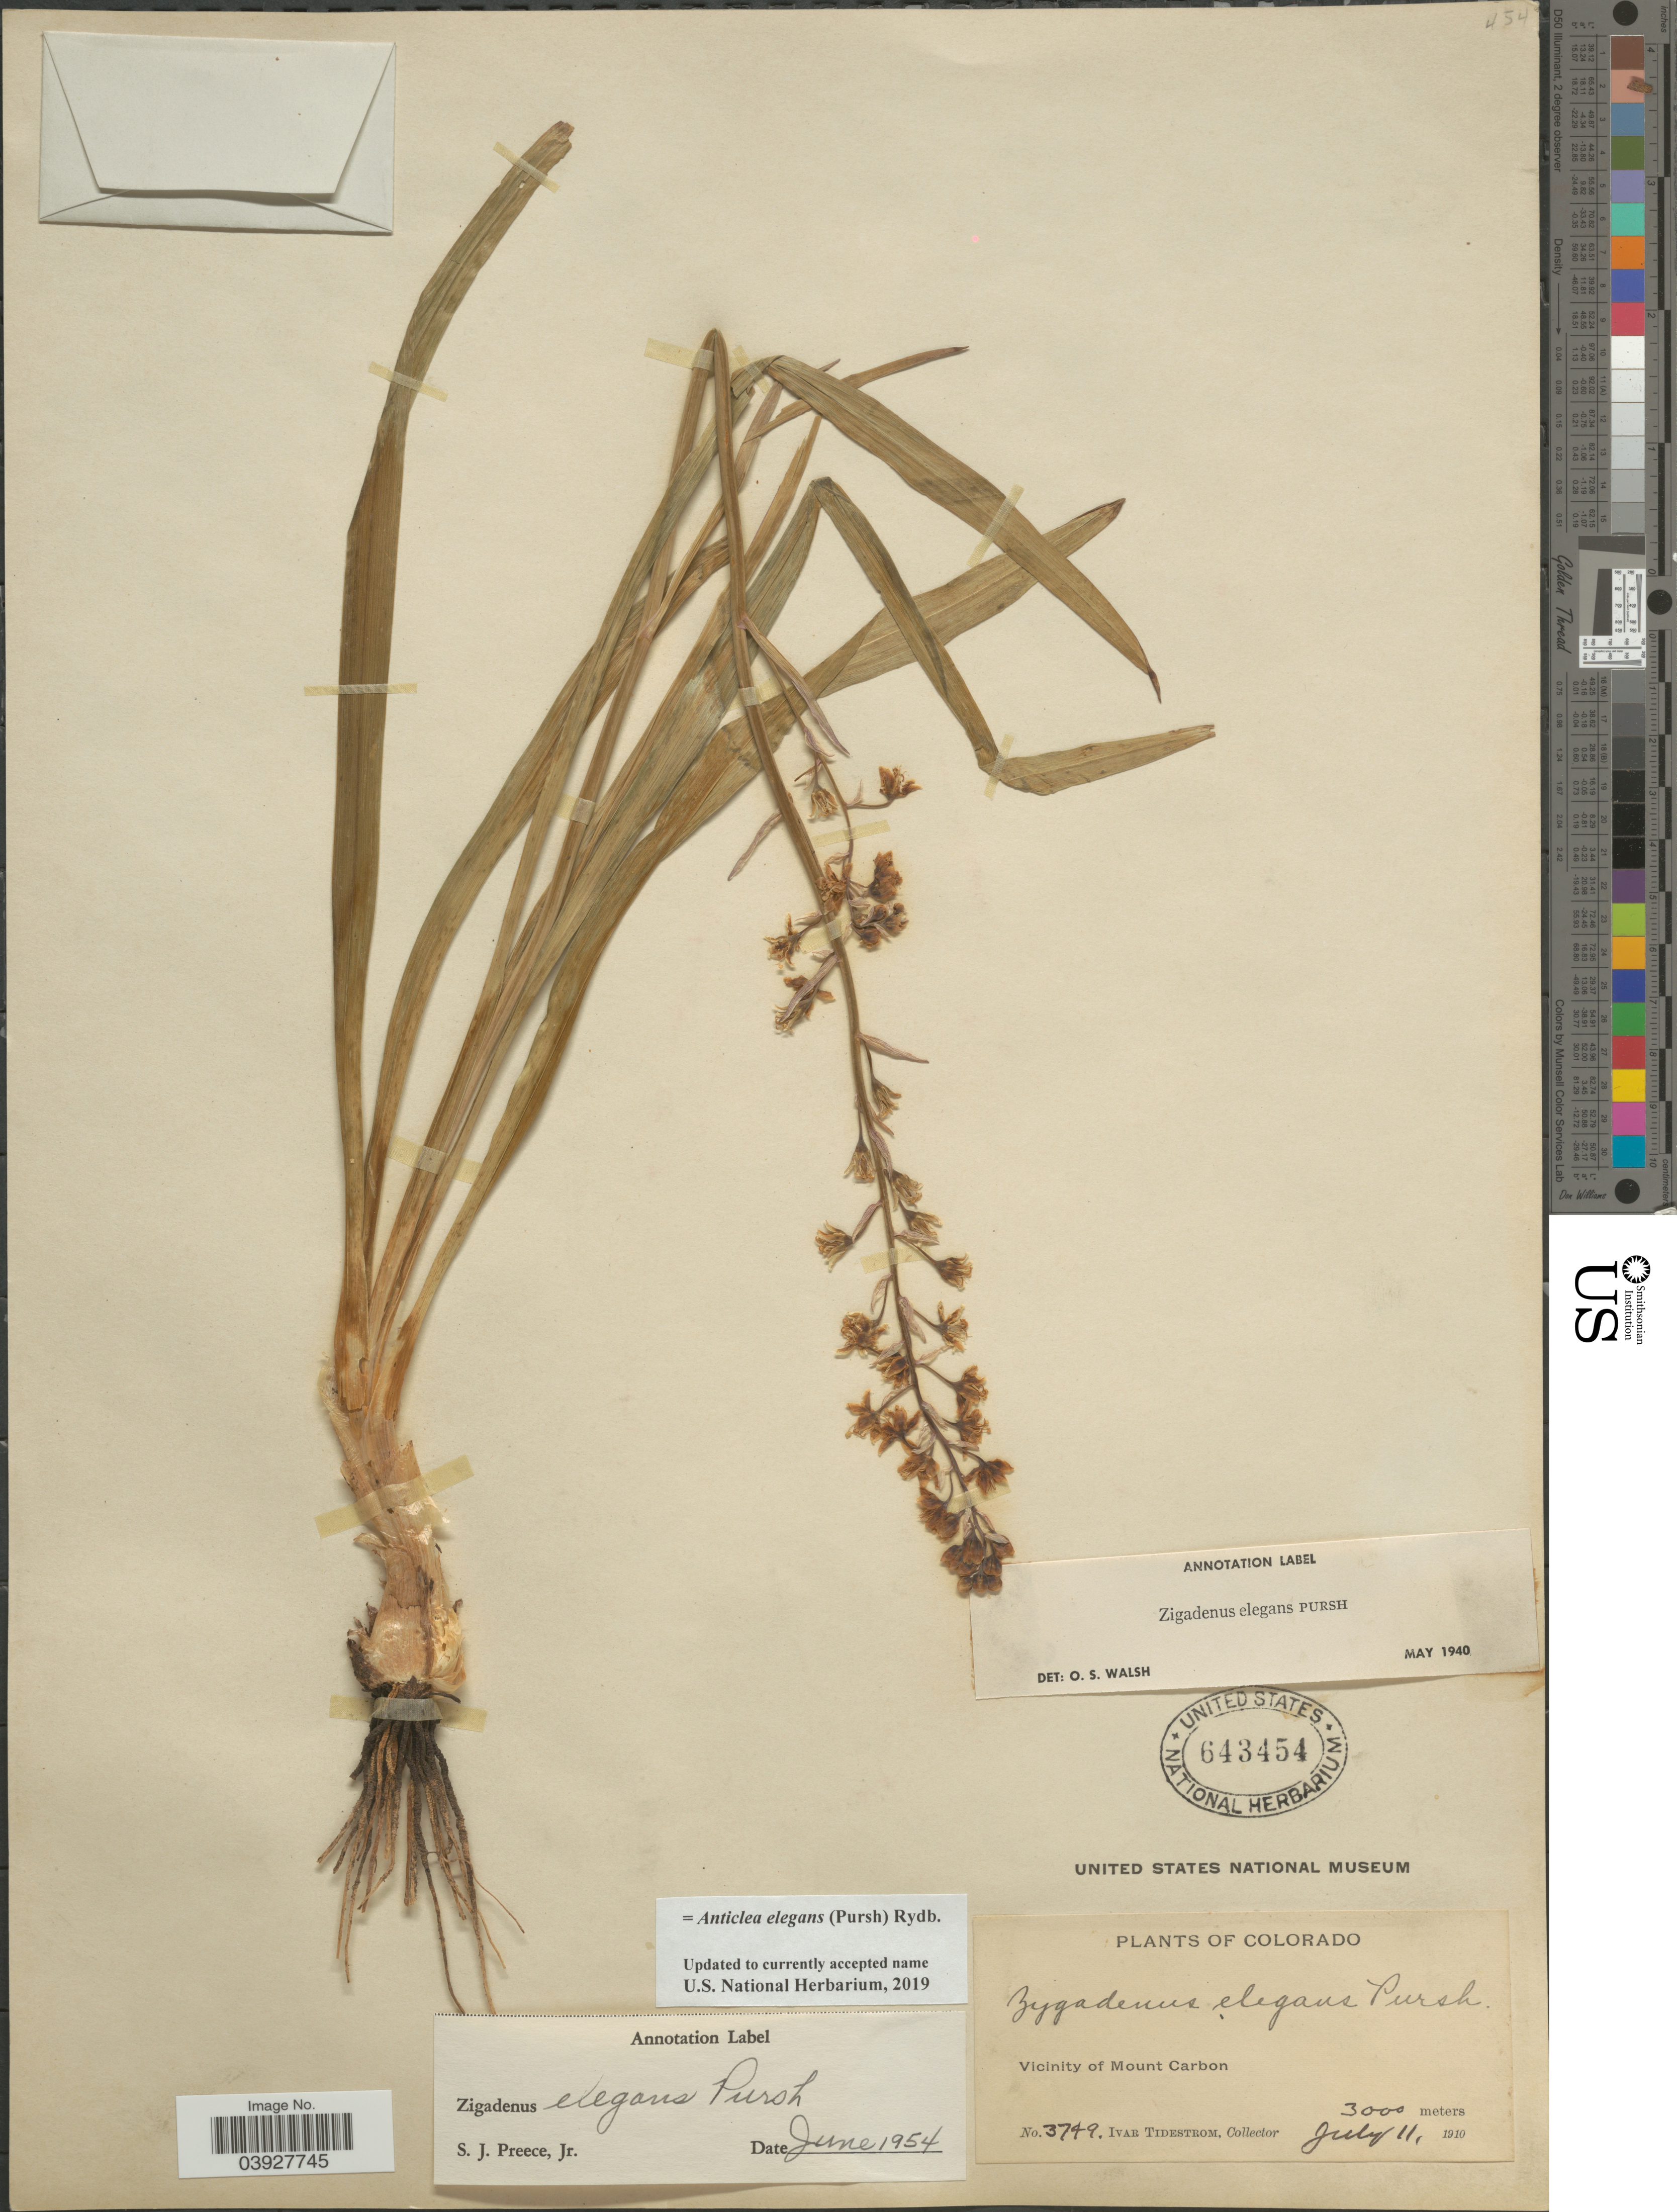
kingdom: Plantae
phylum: Tracheophyta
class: Liliopsida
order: Liliales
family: Melanthiaceae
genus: Anticlea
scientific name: Anticlea elegans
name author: (Pursh) Rydb.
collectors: I. F. Tidestrom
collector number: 3749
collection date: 1910-07-11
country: United States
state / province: Colorado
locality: Vicinity of Mount Carbon.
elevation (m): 3000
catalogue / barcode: US 643454